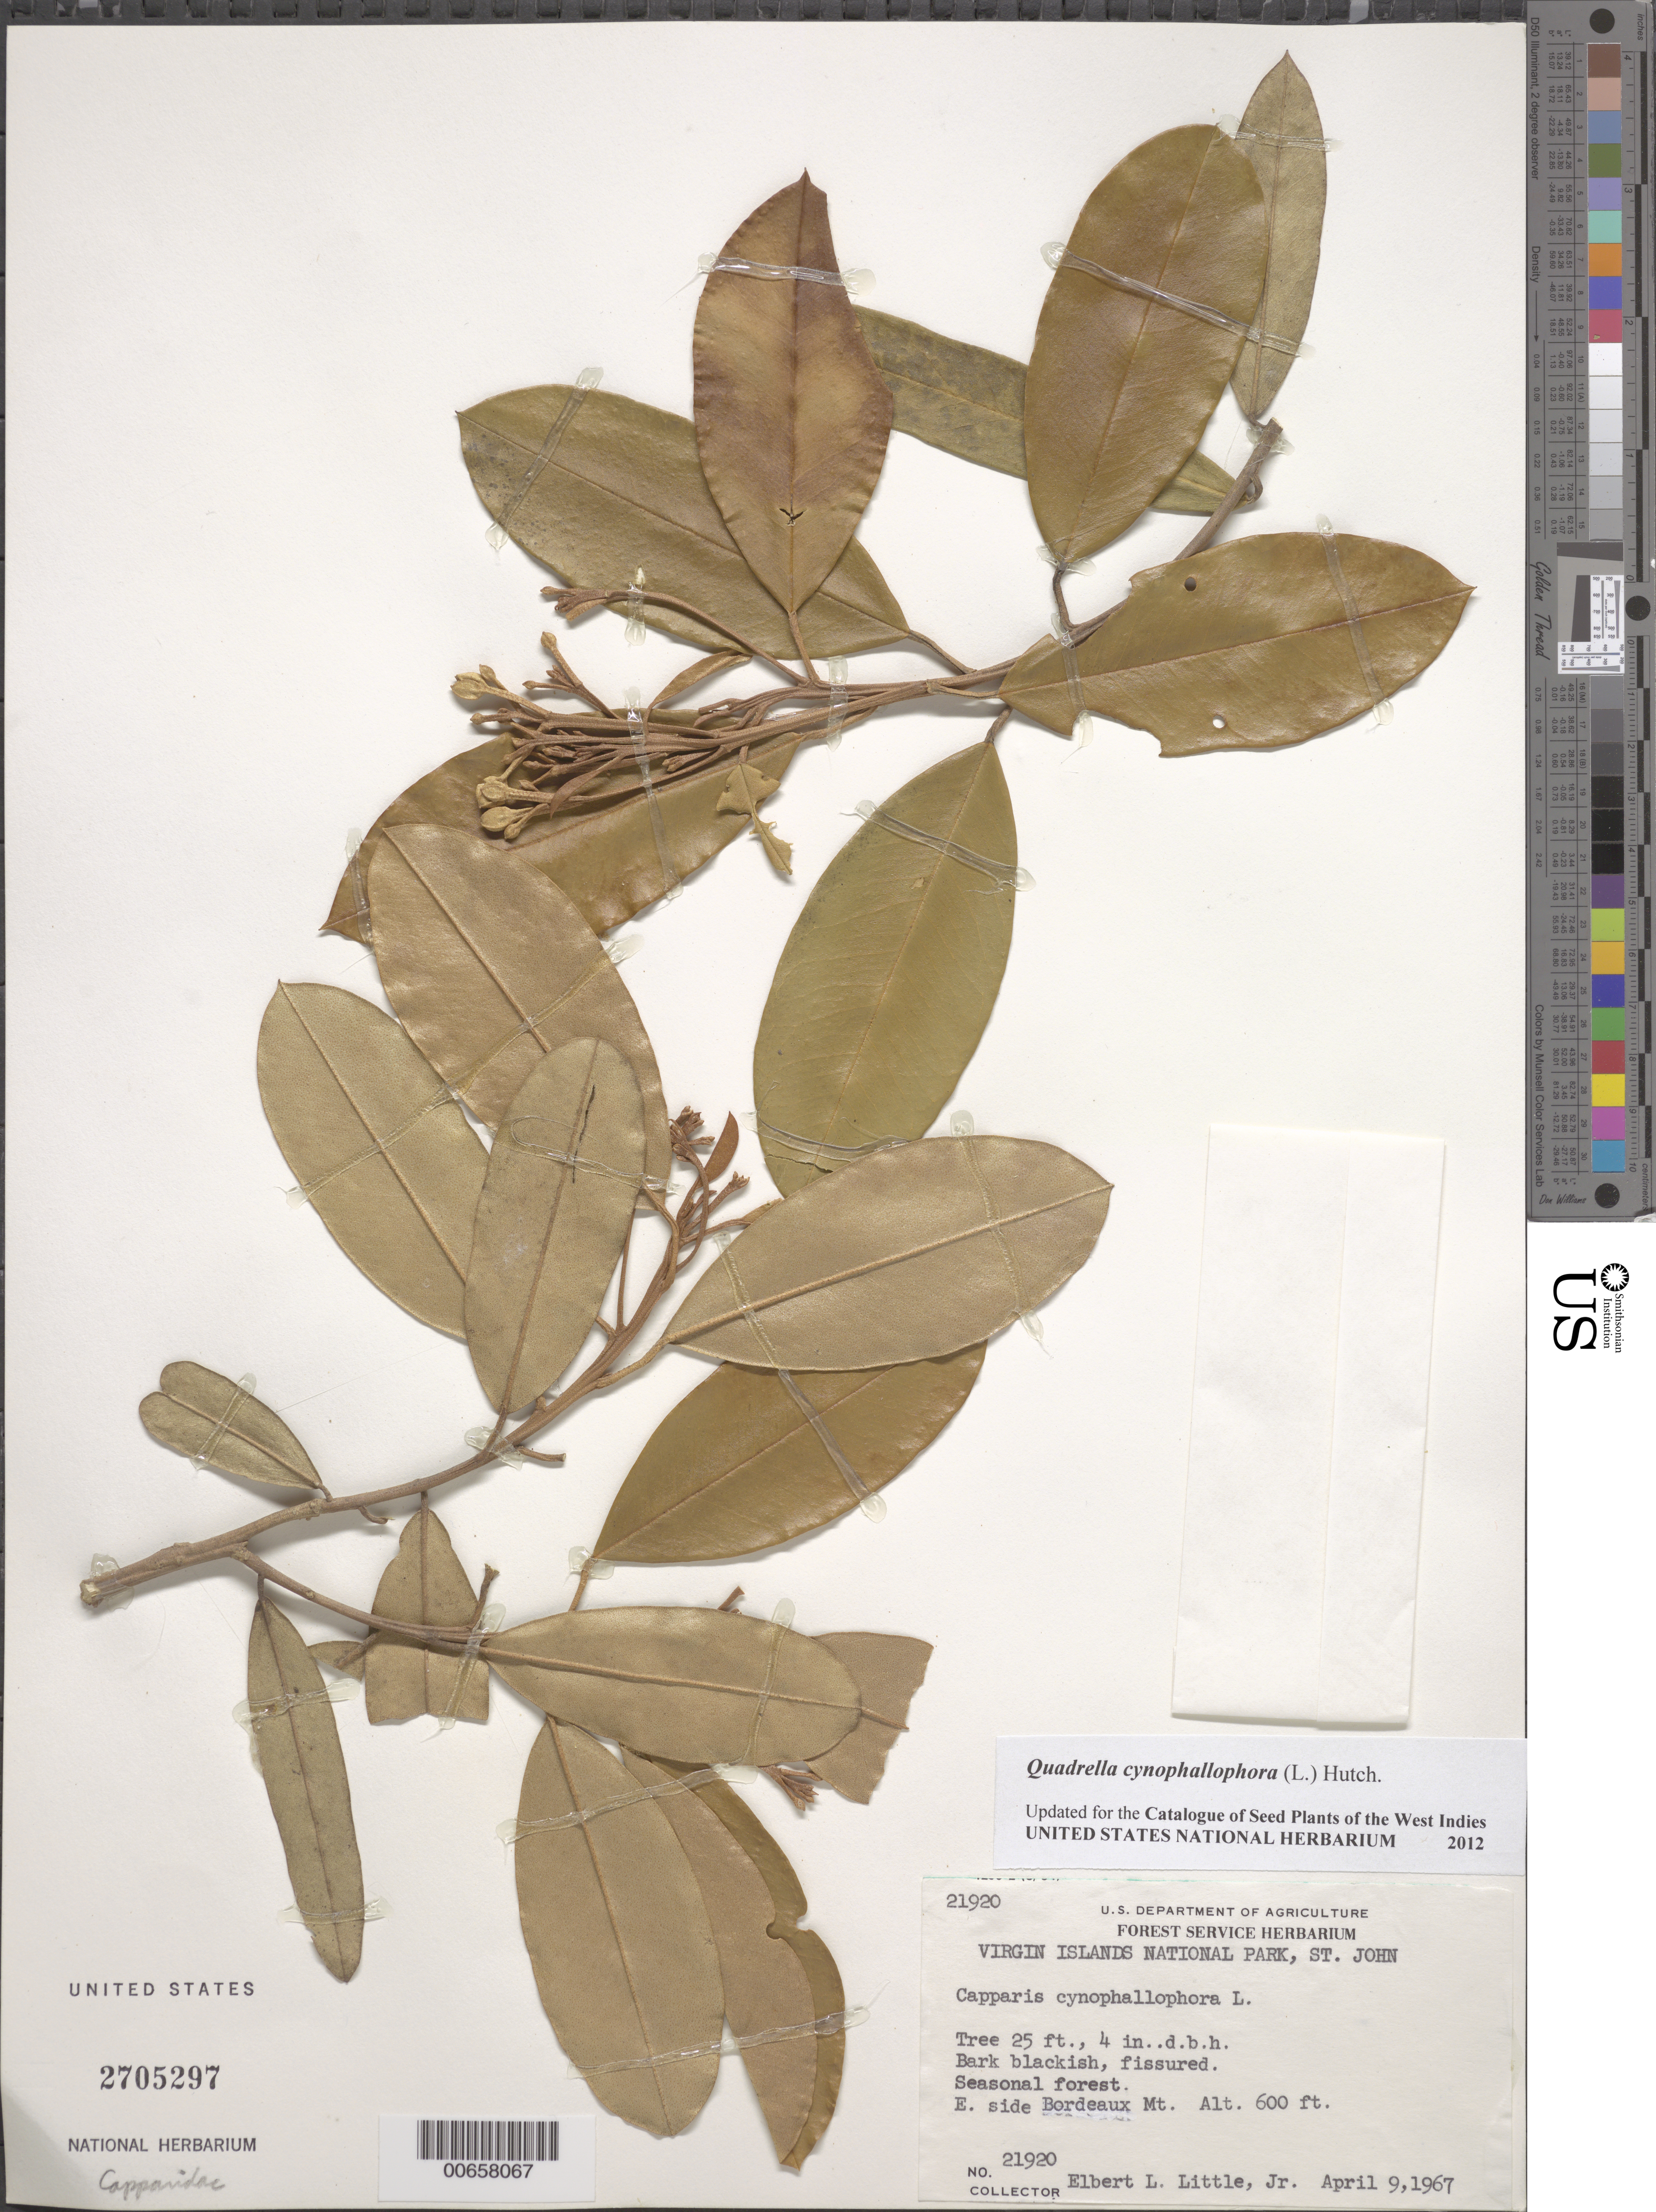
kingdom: Plantae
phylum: Tracheophyta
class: Magnoliopsida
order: Brassicales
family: Capparaceae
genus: Capparis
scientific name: Capparis cynophallophora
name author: L.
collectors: E. L. Little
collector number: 21920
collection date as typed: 09 Apr 1967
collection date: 1967-04-09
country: U.S. Virgin Islands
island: St. John Island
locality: E. side Bordeaux Mt.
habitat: Seasonal forest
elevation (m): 183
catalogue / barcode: US 2705297